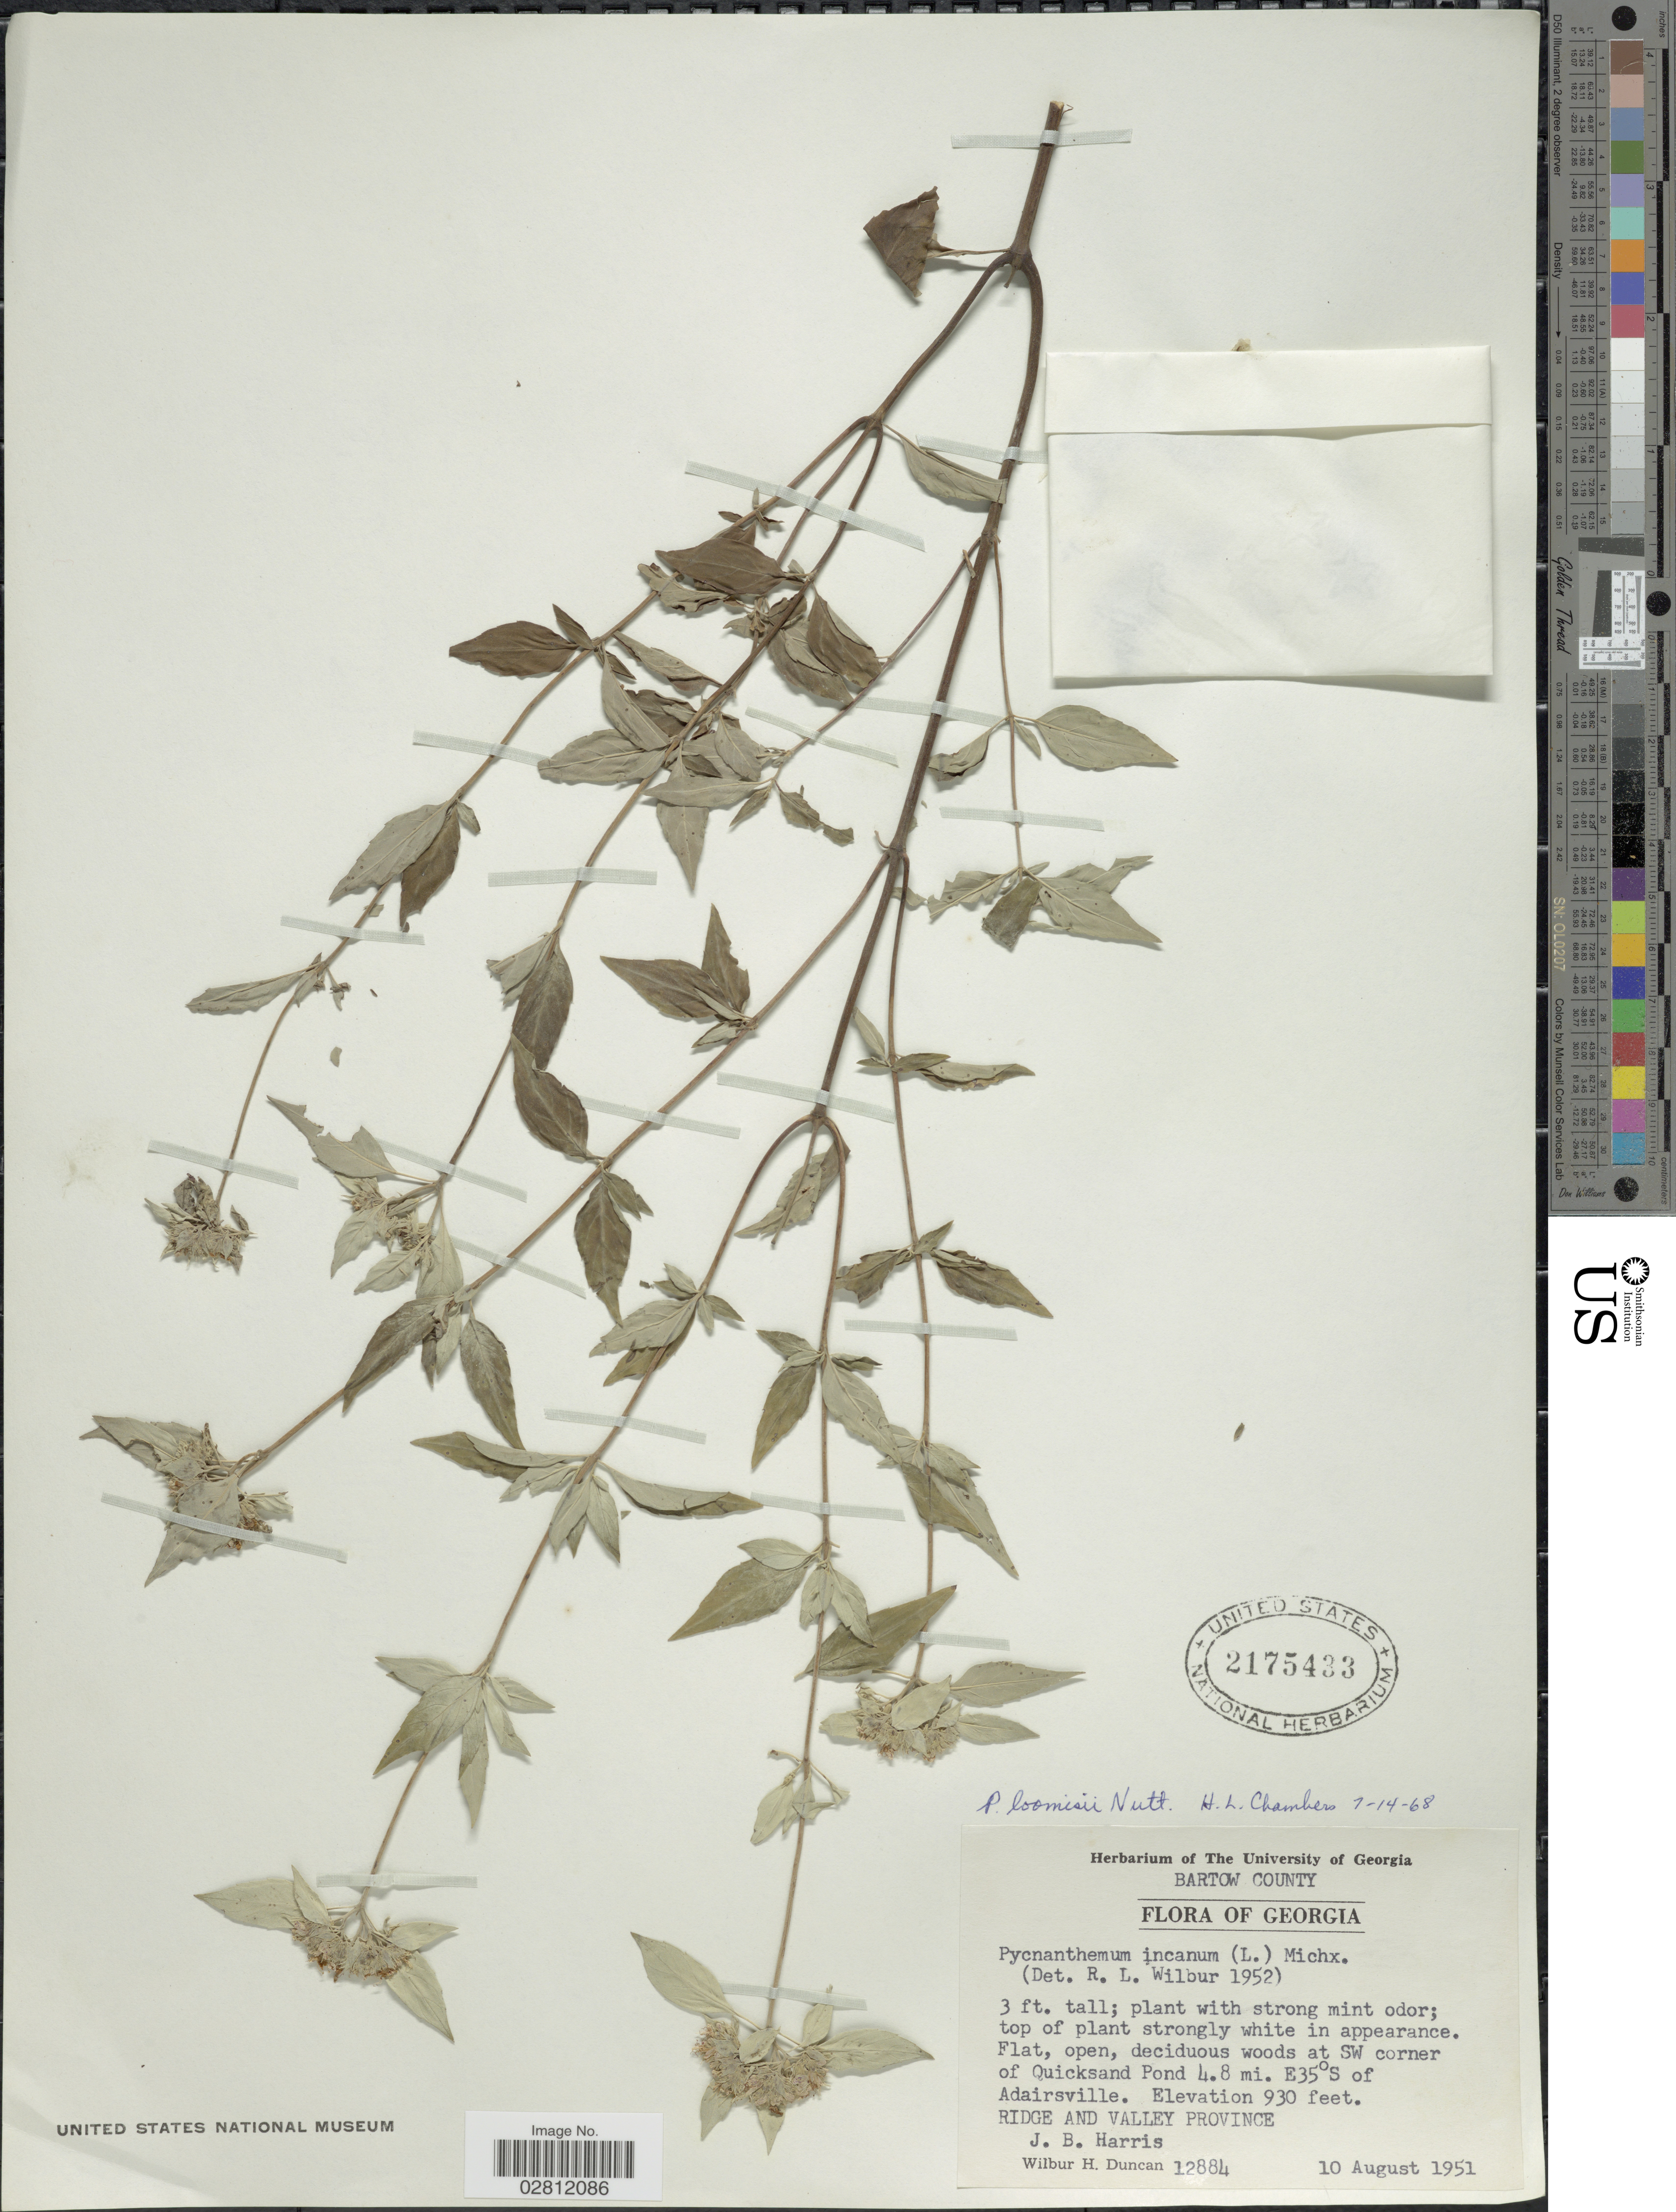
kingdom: Plantae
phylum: Tracheophyta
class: Magnoliopsida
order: Lamiales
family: Lamiaceae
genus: Pycnanthemum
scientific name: Pycnanthemum loomisii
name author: Nutt.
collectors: J. B. Harris & W. H. Duncan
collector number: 12884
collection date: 1951-08-10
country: United States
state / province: Georgia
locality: Flat, open, deciduous woods at SW corner of Quicksand Pond 4.8 mi., E35°S of Adairsville, Ridge and Valley Province. Bartow County.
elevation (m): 283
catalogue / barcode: US 2175433